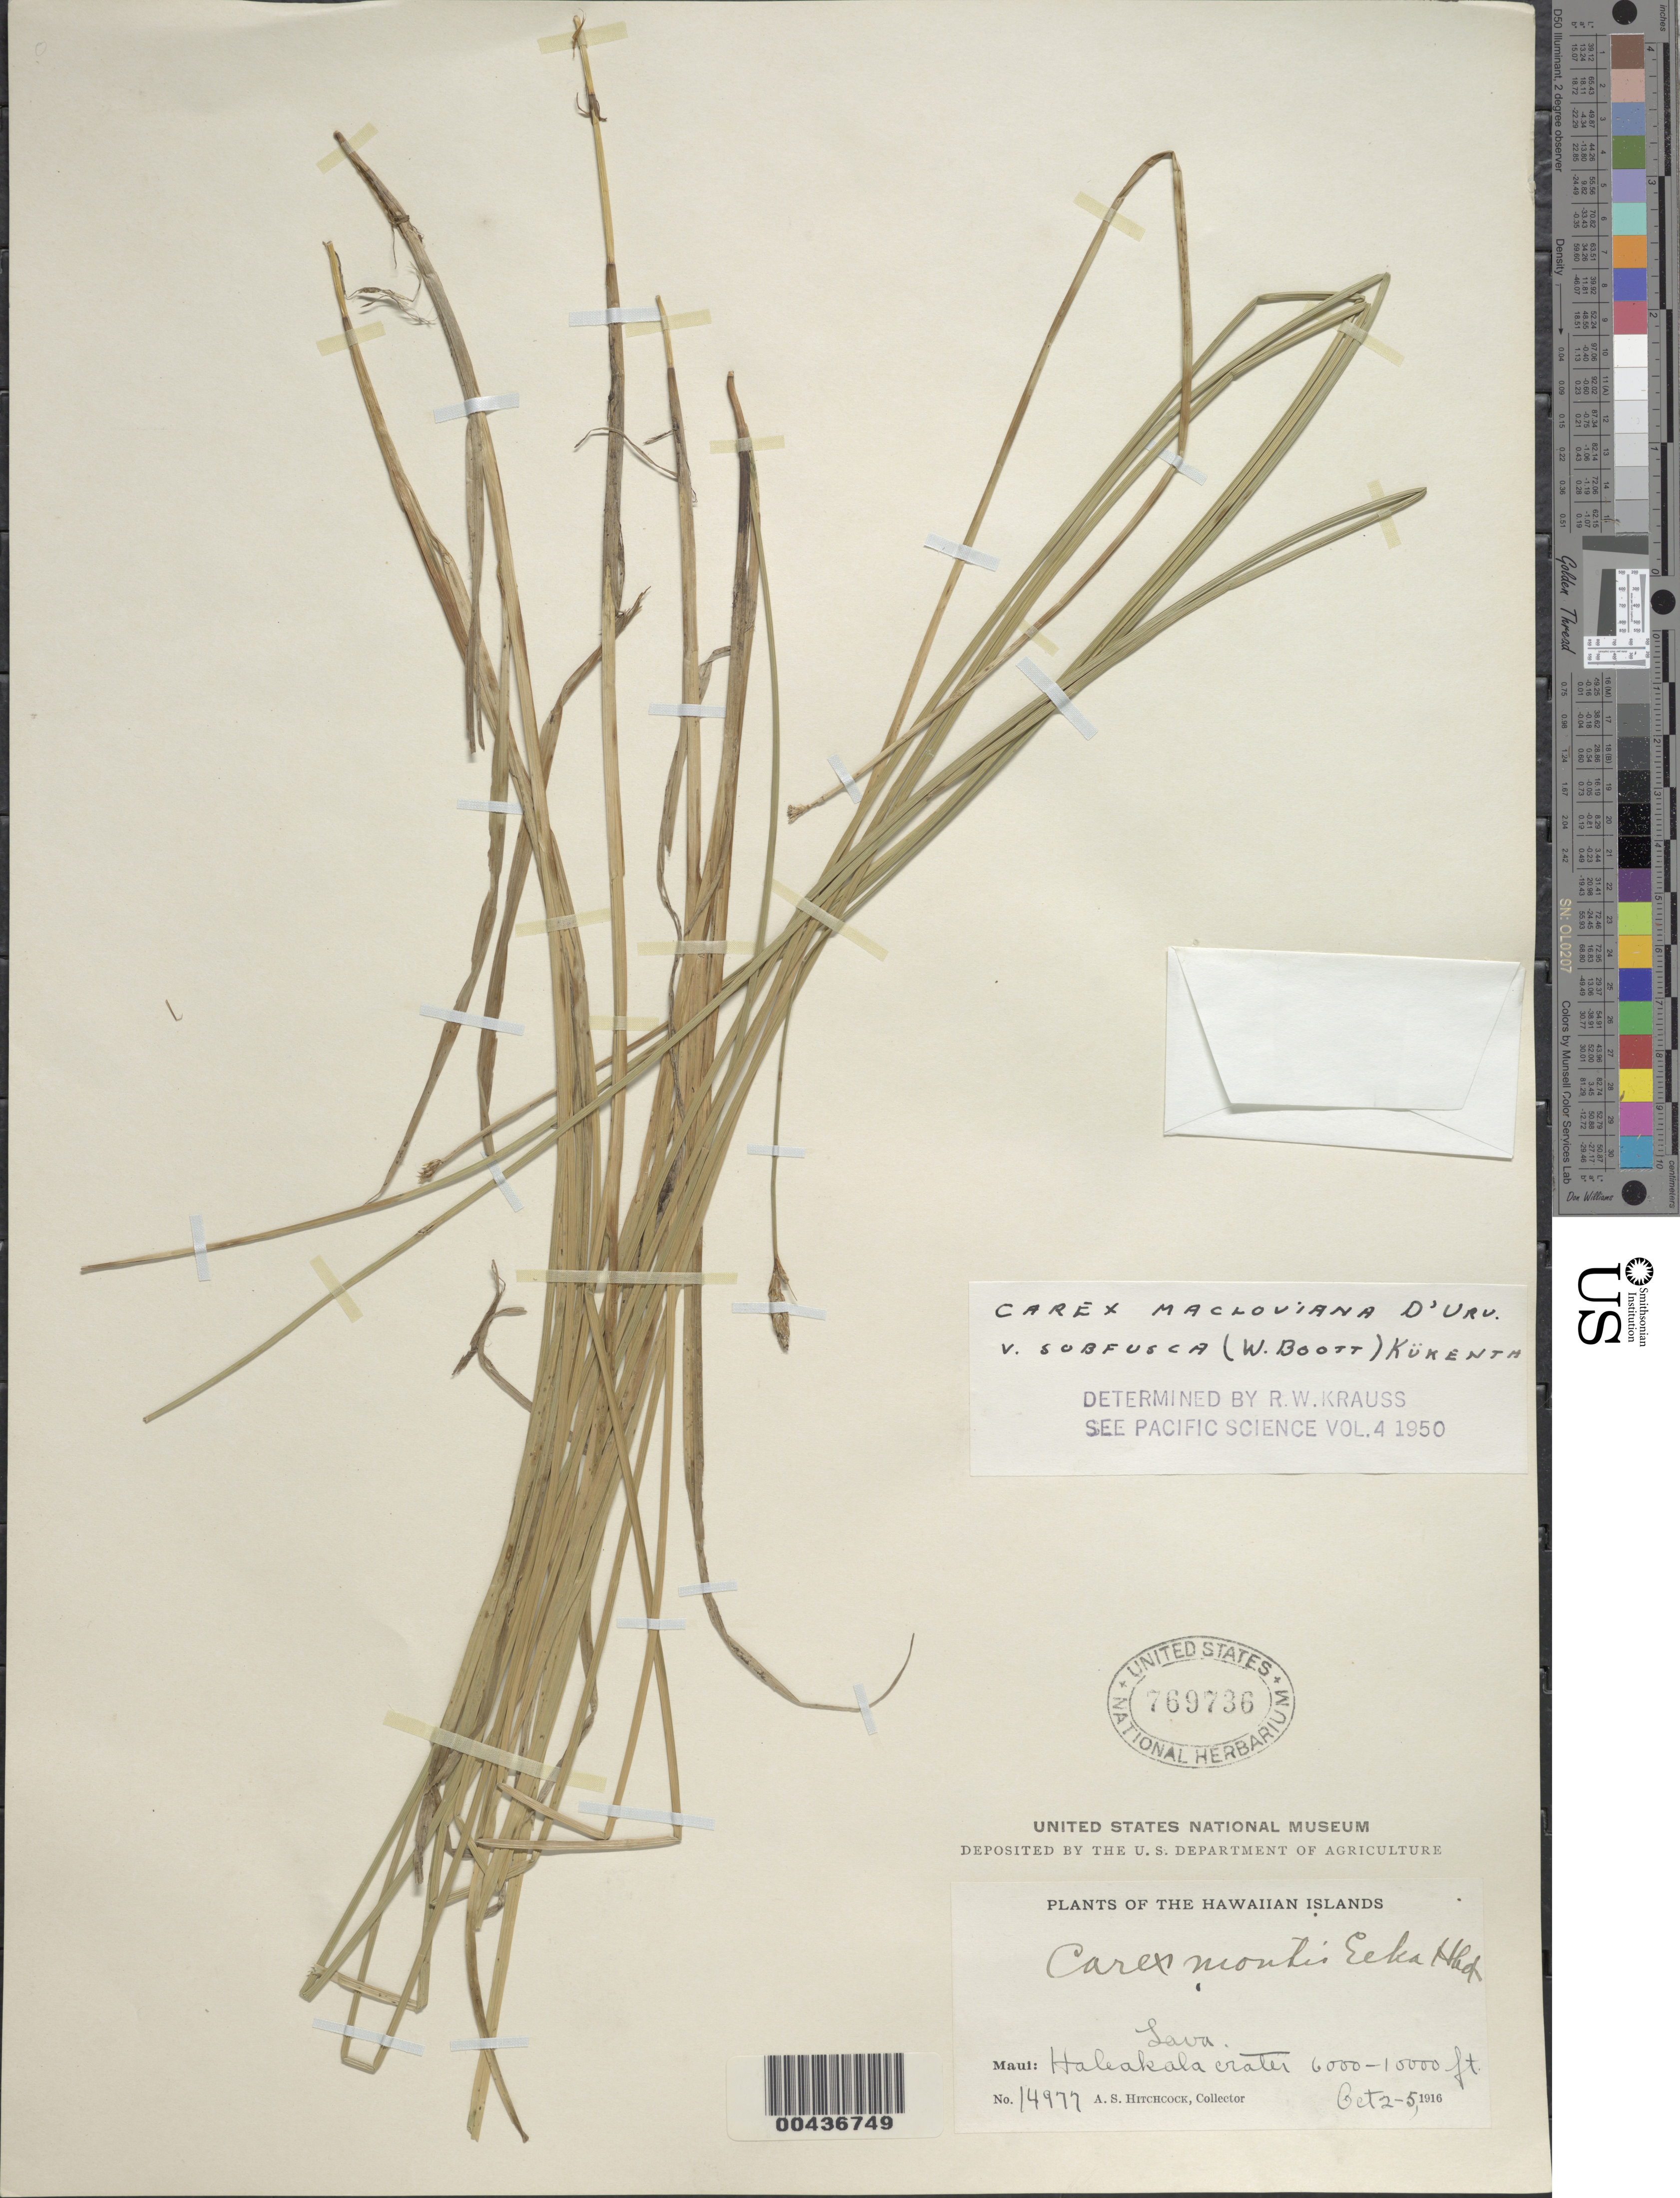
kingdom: Plantae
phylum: Tracheophyta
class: Liliopsida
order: Poales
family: Cyperaceae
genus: Carex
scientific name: Carex subfusca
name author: W. Boott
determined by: Wagner, W. L., (BOT), Smithsonian Institution - National Museum of Natural History (UNITED STATES)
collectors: A. S. Hitchcock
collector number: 14977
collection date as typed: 2 Oct 1916 to 5 Oct 1916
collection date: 1916-10-02/1916-10-05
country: United States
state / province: Hawaii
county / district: Maui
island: Maui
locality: Haleakala Crater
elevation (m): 1829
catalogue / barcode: US 769736